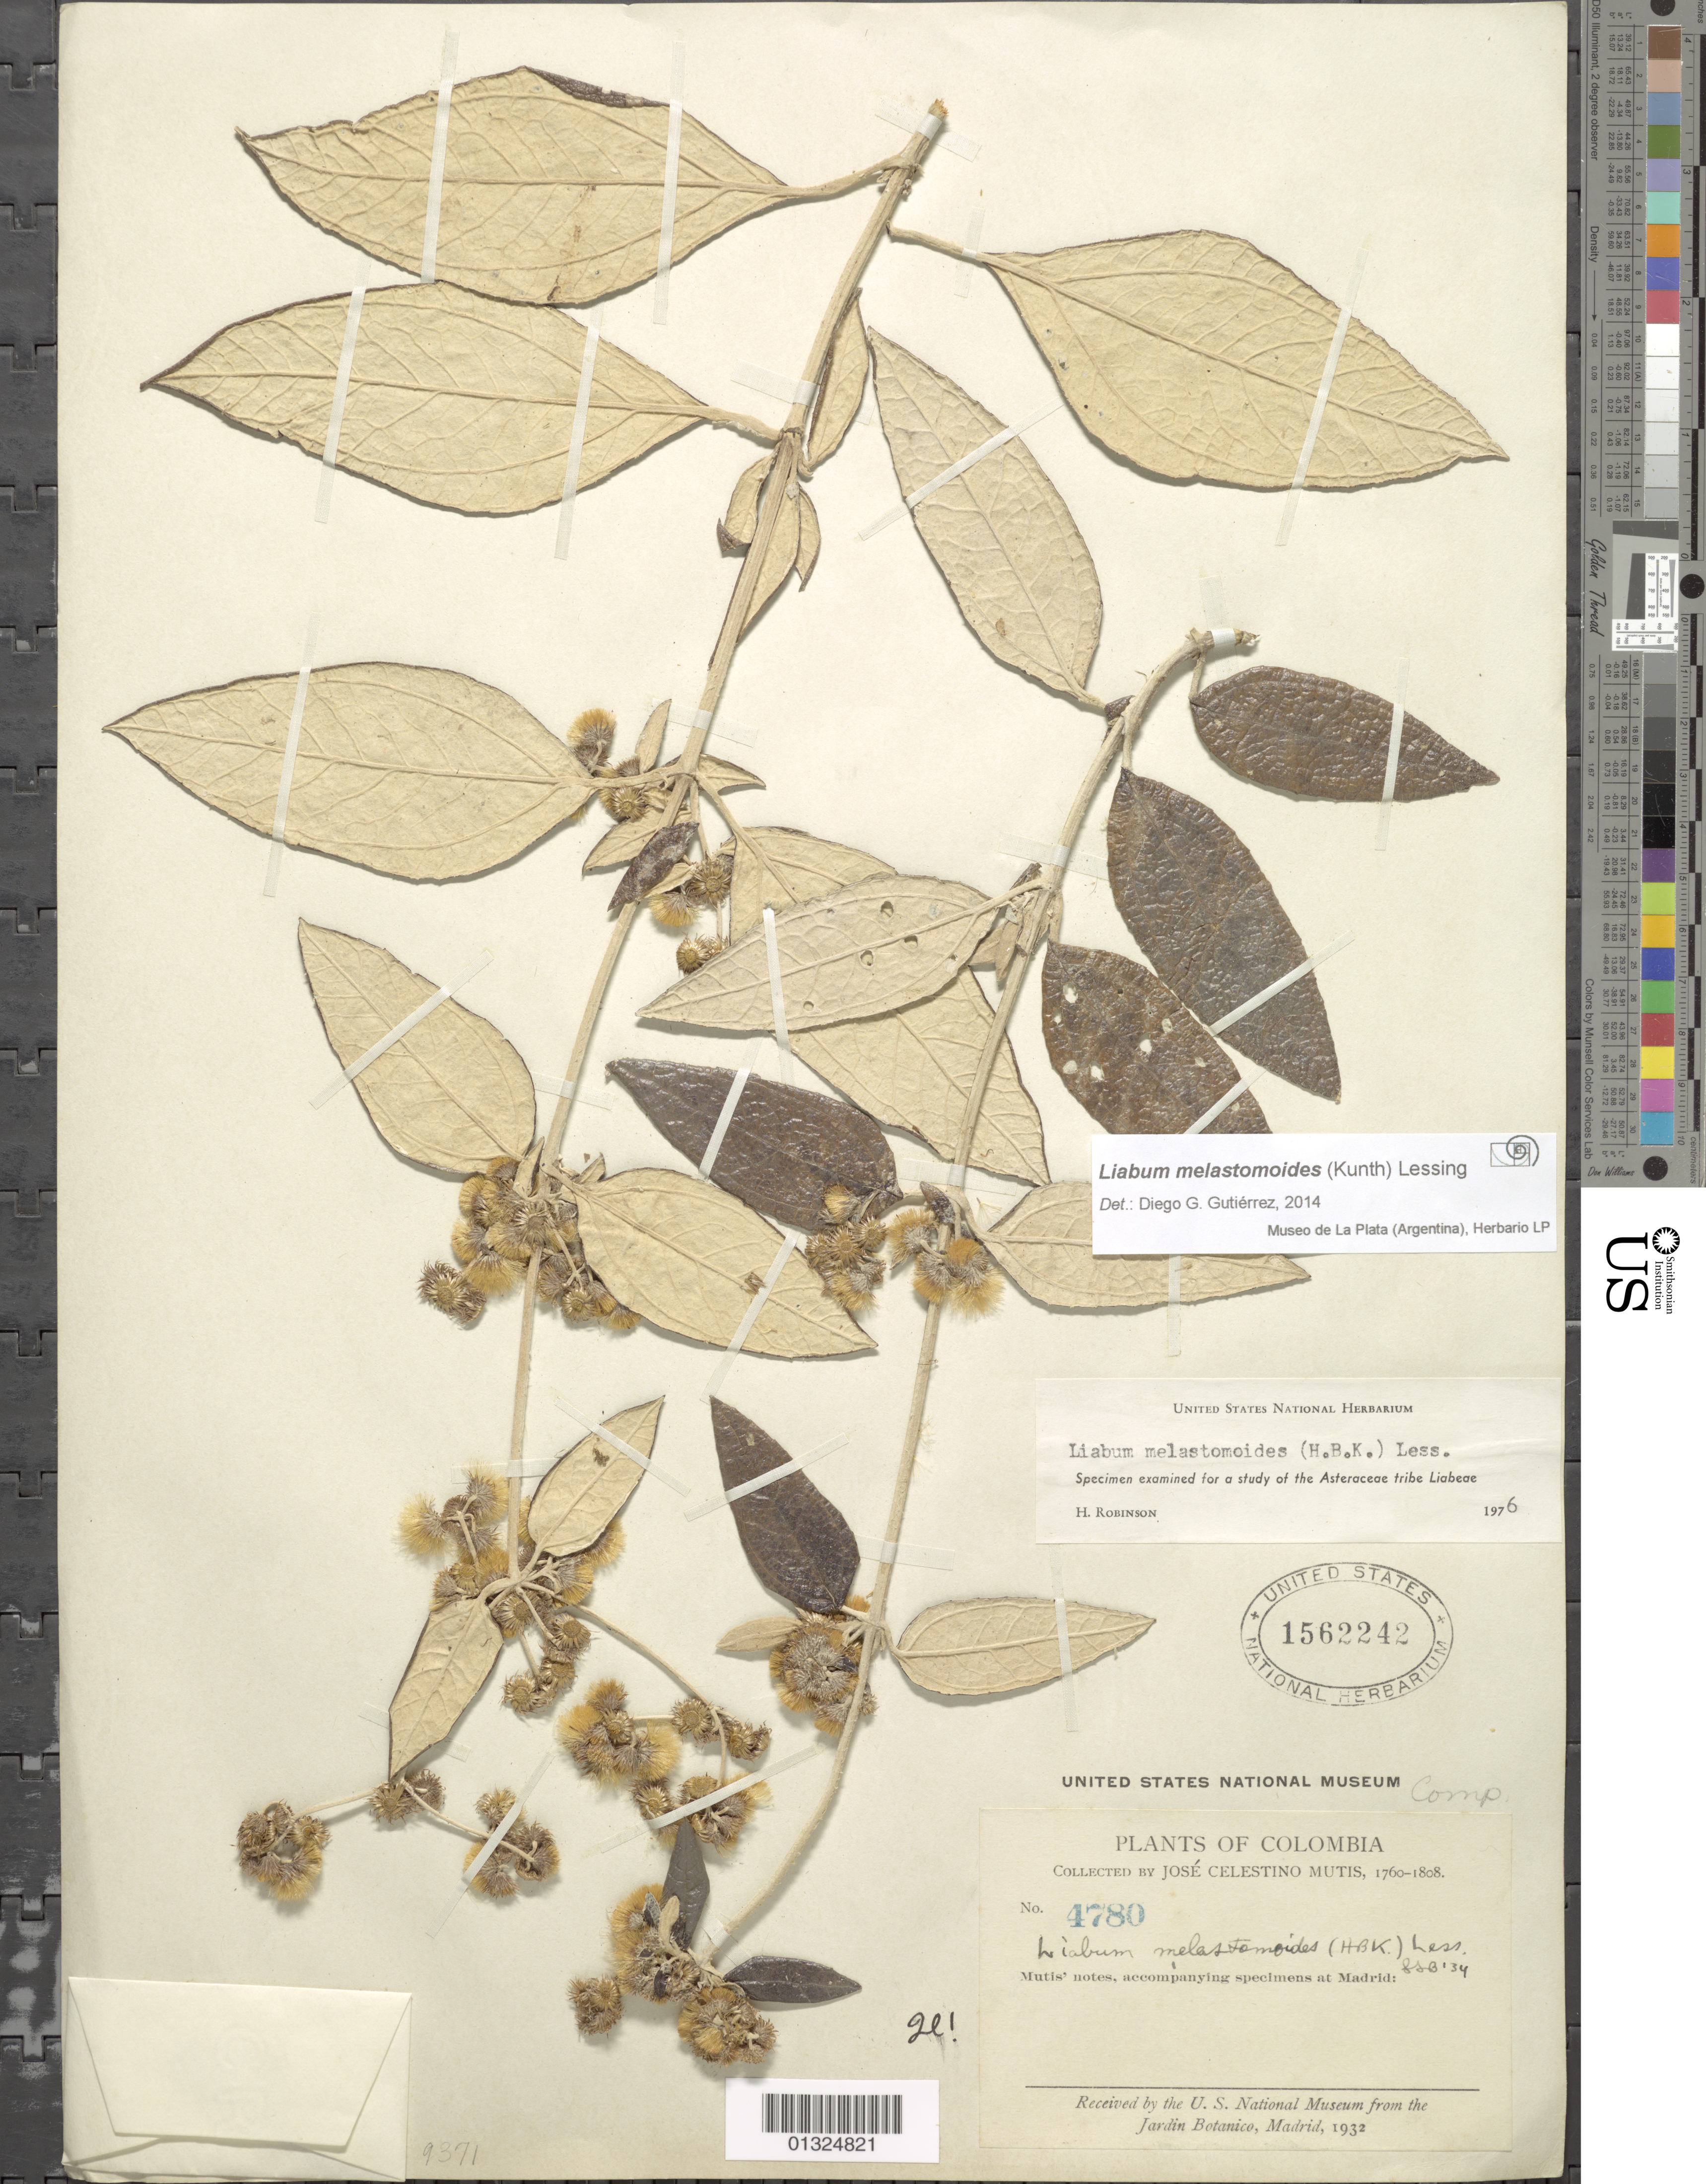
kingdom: Plantae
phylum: Tracheophyta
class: Magnoliopsida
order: Asterales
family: Asteraceae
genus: Liabum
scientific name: Liabum melastomoides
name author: (Kunth) Less.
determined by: Robinson, Harold E., (US)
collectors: J. C. B. Mutis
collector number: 4780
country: Colombia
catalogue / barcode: US 1562242